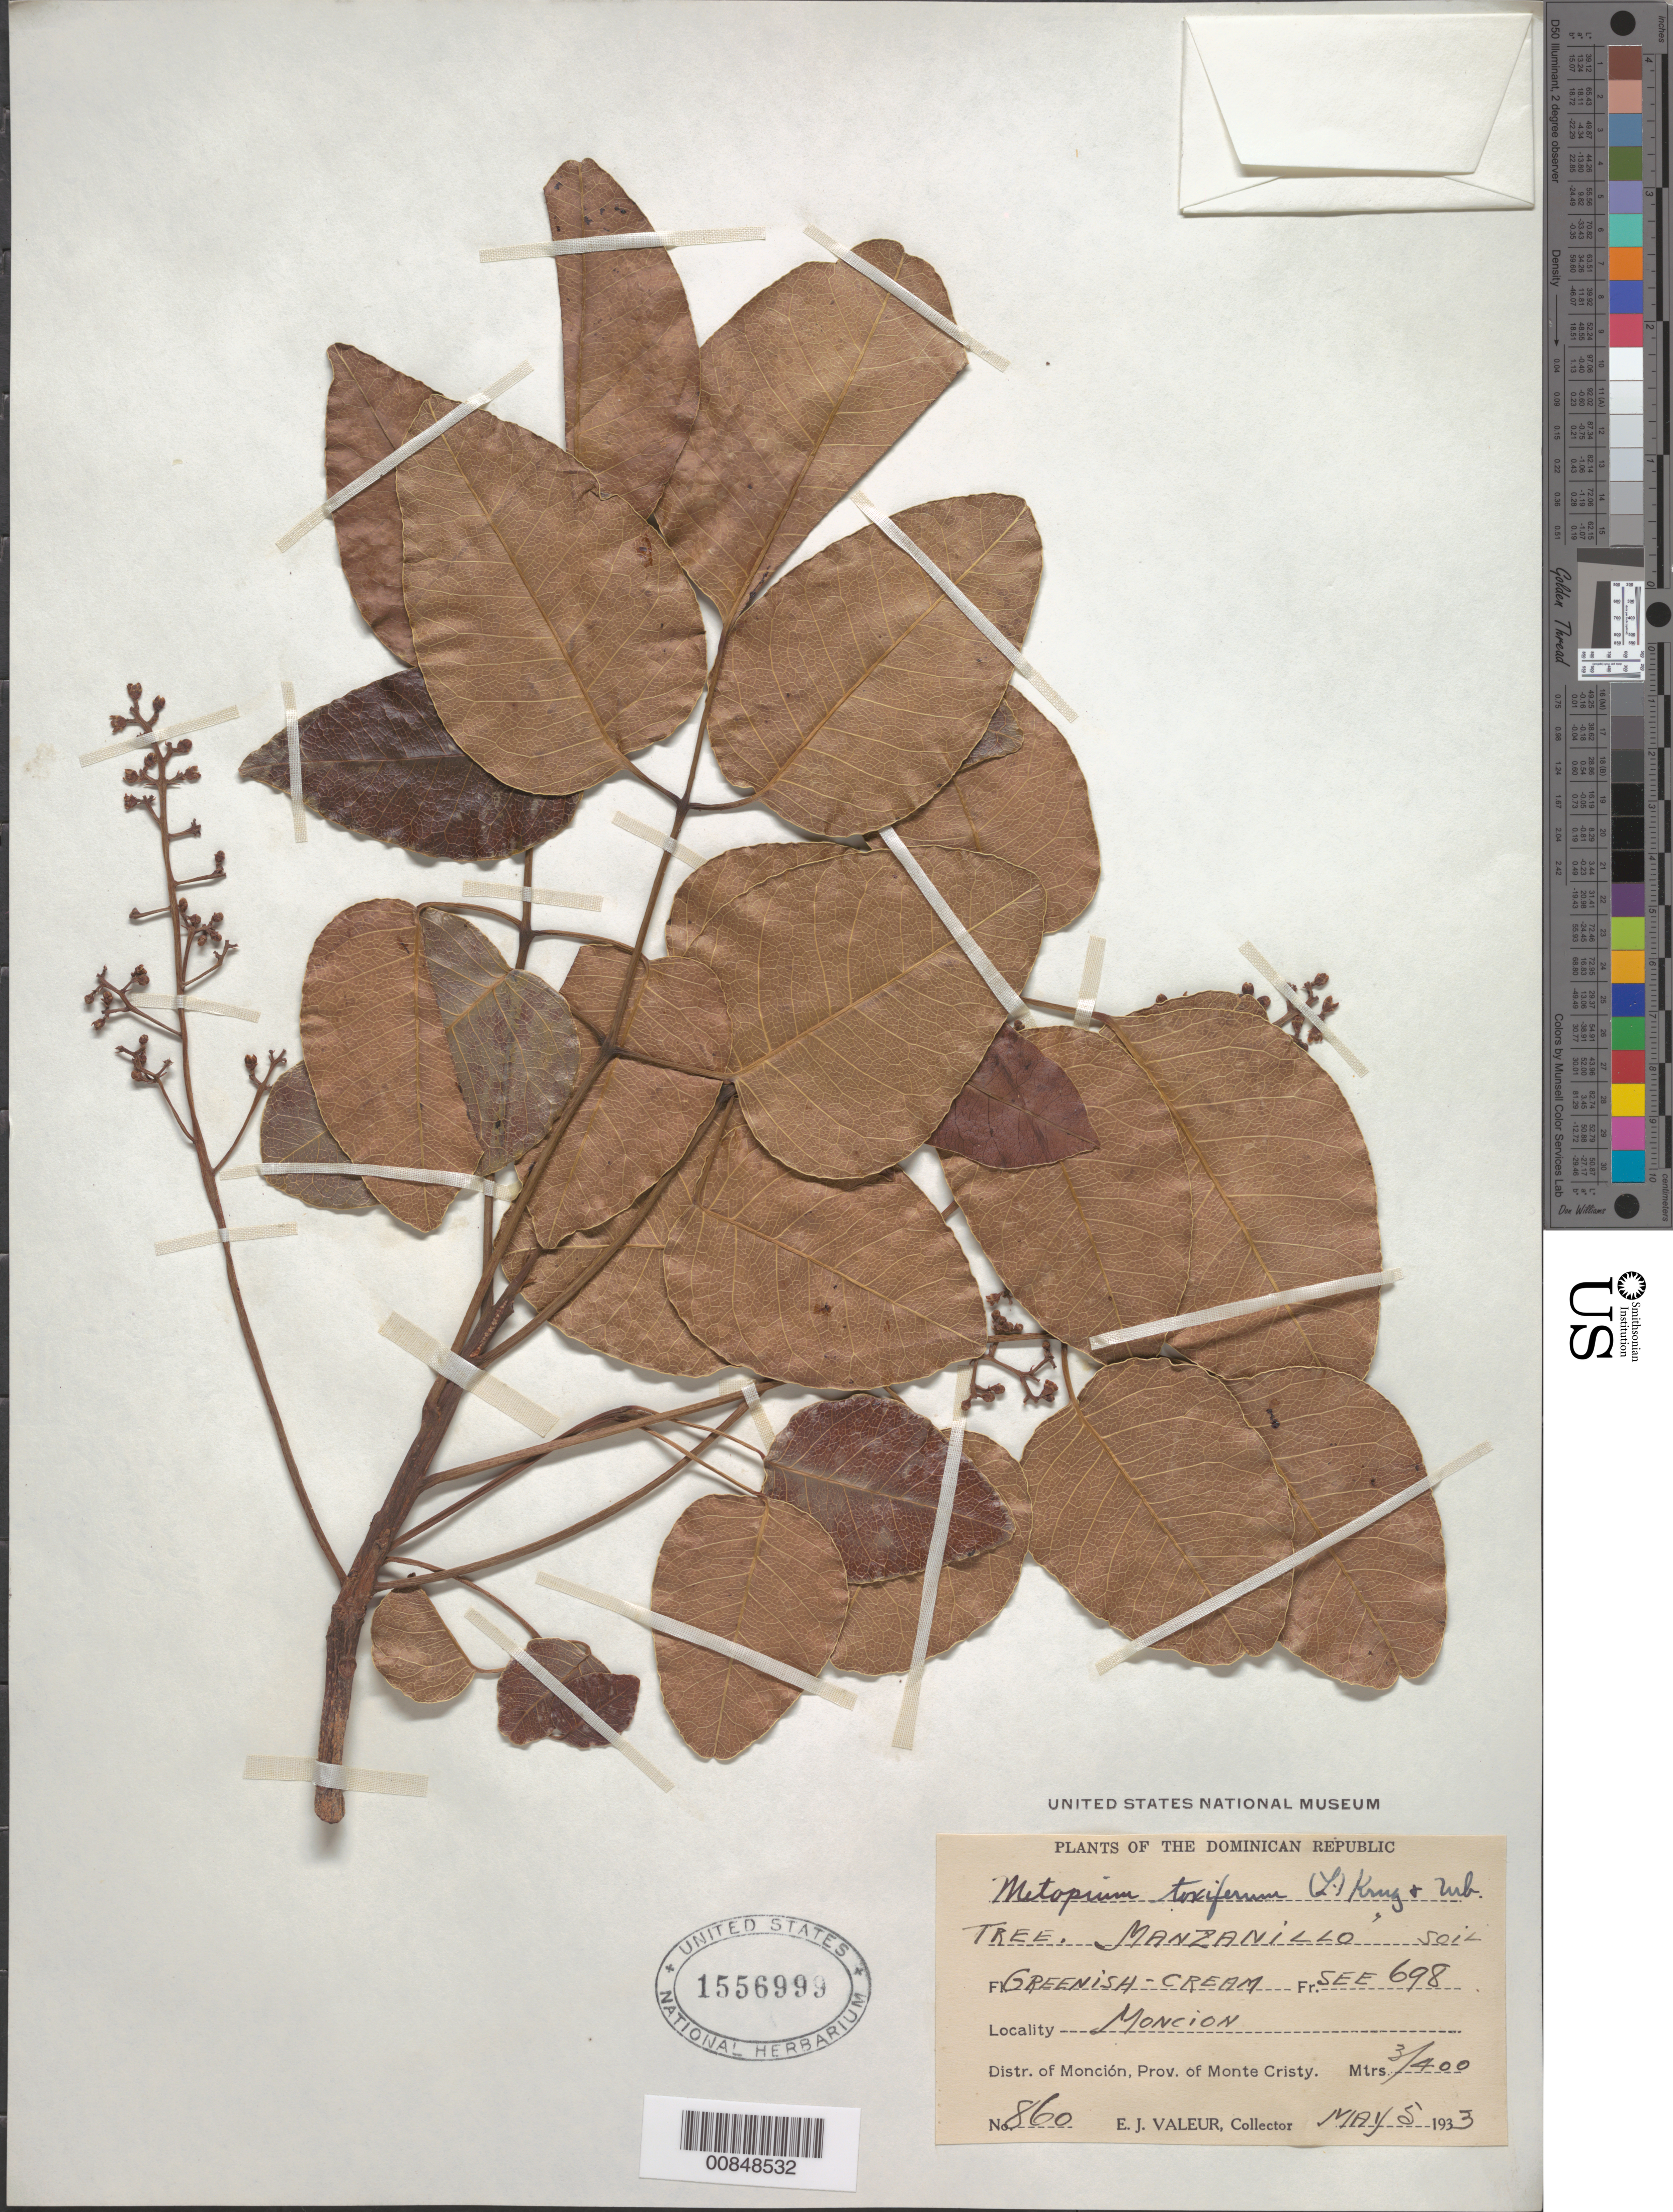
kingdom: Plantae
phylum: Tracheophyta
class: Magnoliopsida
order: Sapindales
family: Anacardiaceae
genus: Metopium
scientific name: Metopium toxiferum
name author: (L.) Krug & Urb.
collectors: E. Valeur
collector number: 860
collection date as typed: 05 May 1933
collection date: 1933-05-05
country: Dominican Republic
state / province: Monte Cristi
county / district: Monción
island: Hispaniola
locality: Moncion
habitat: Soil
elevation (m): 300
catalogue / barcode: US 1556999